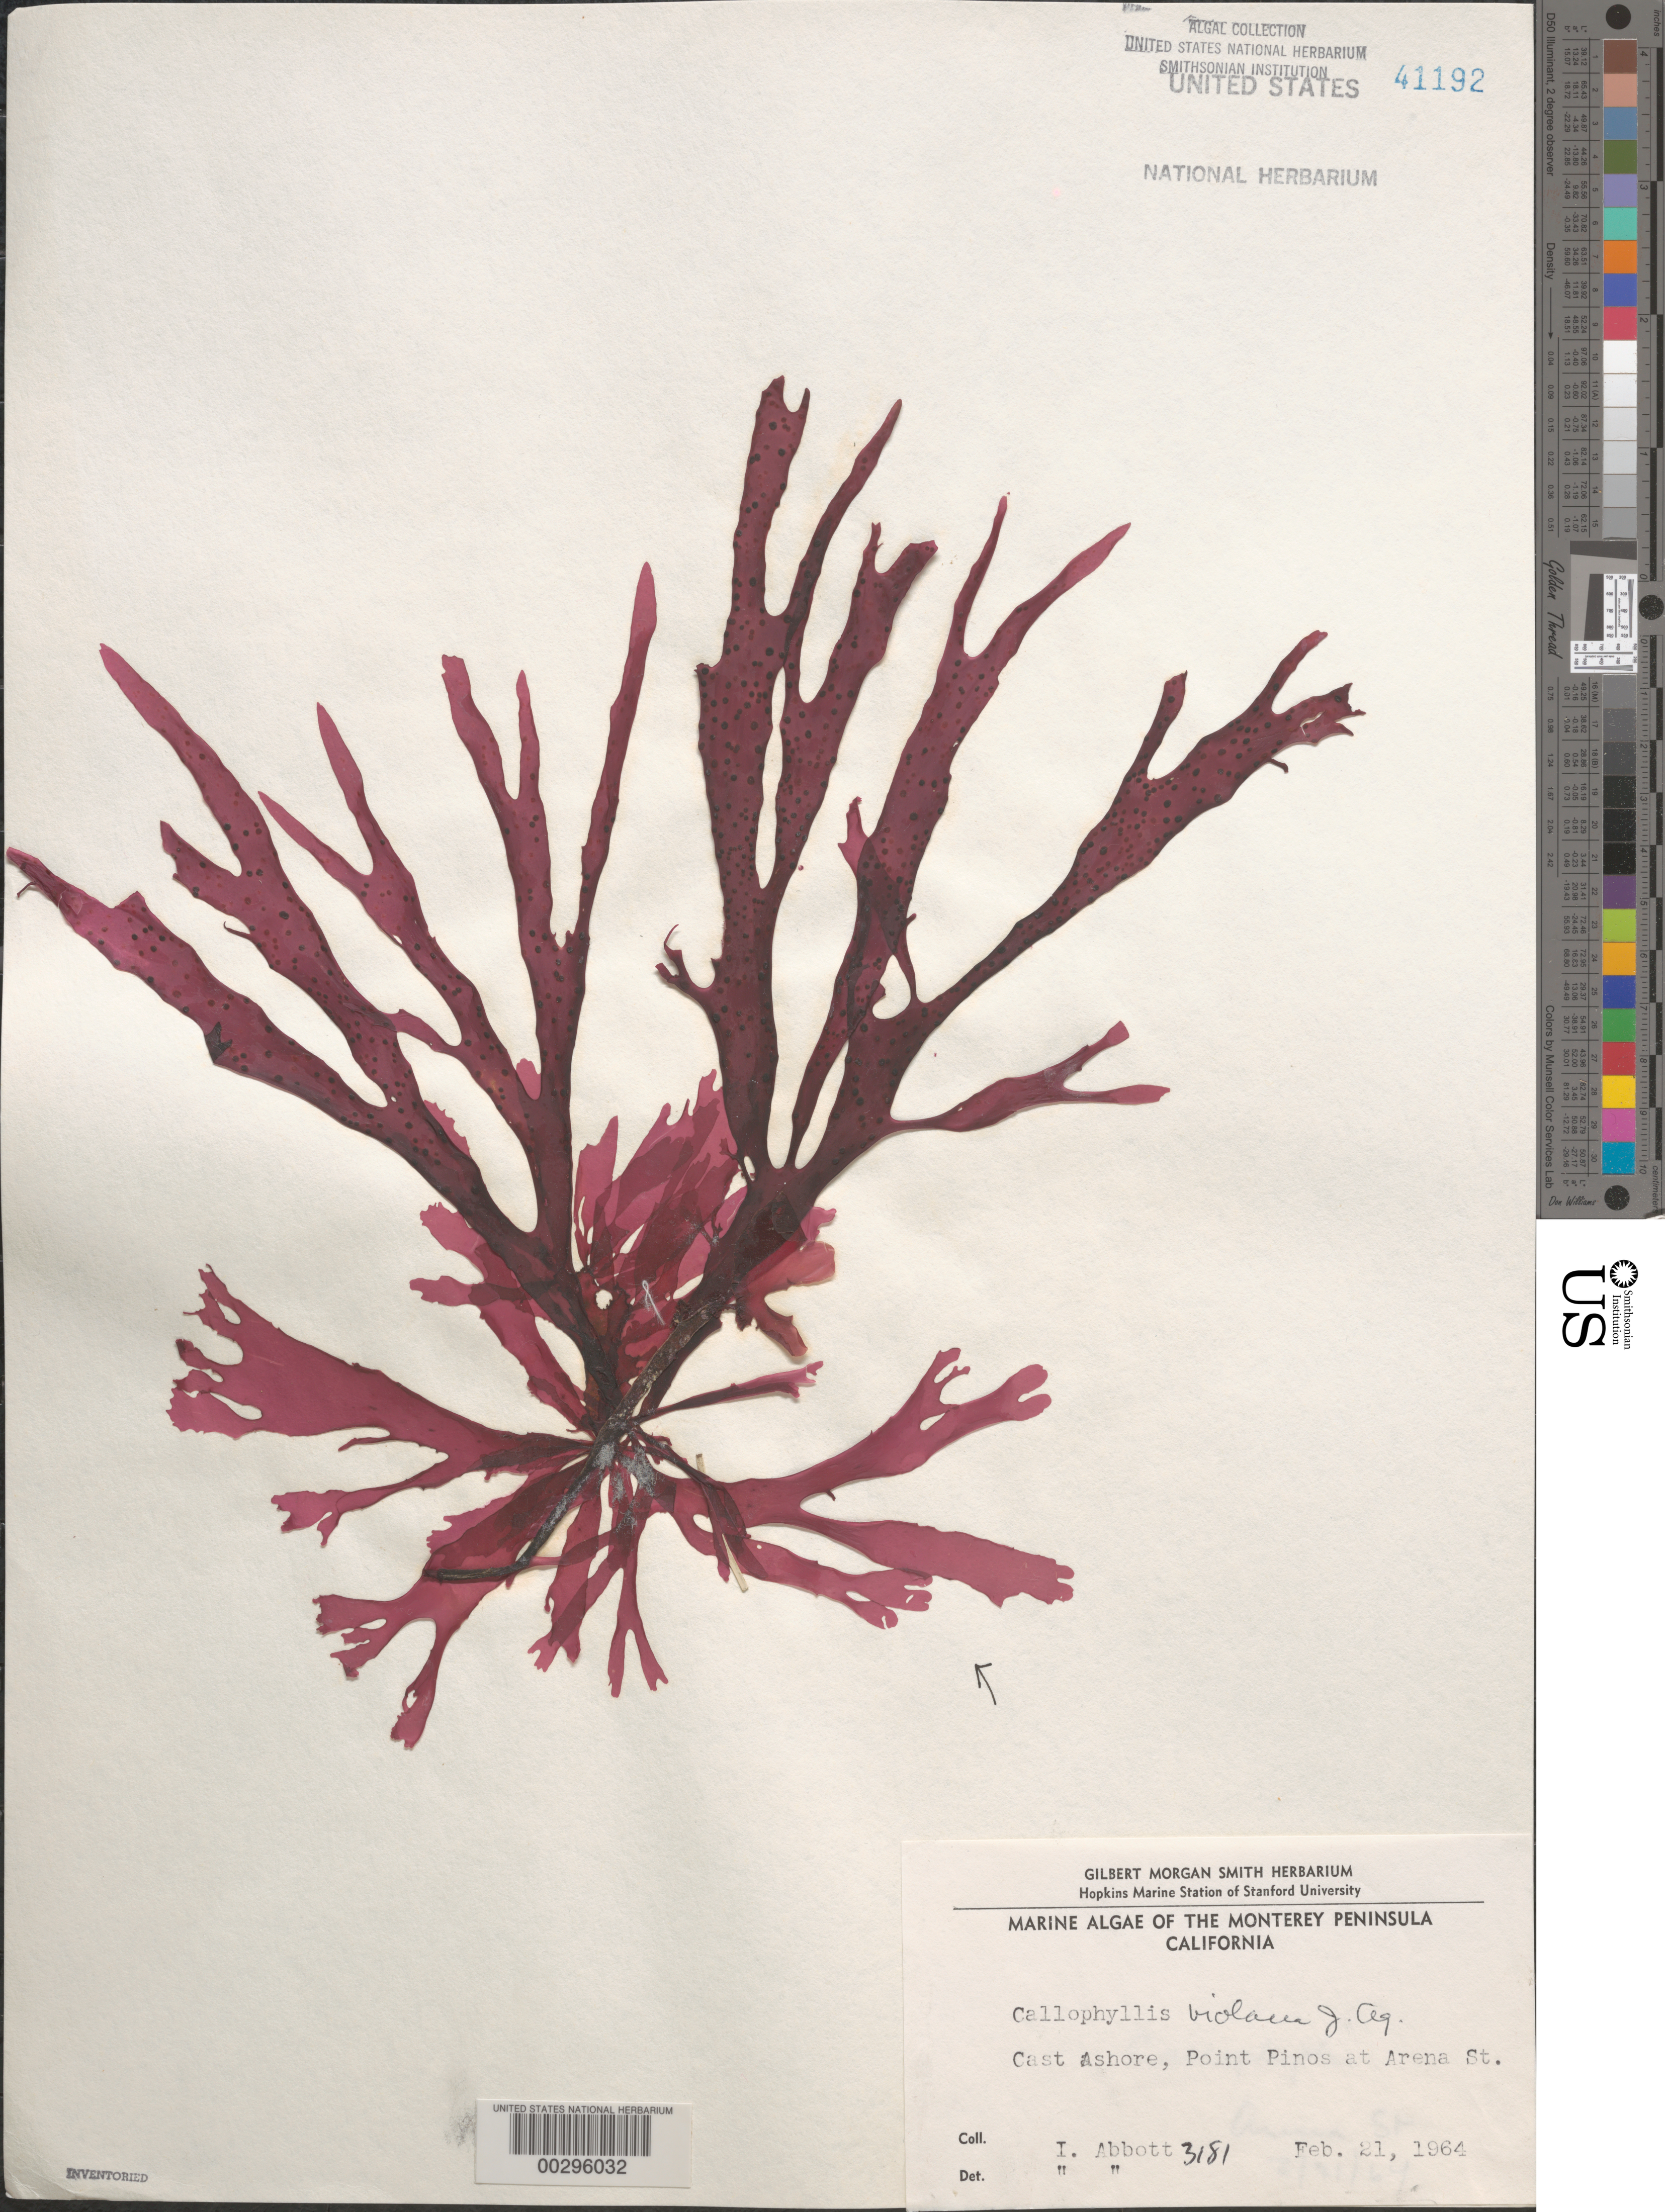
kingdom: Plantae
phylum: Rhodophyta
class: Florideophyceae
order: Gigartinales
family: Kallymeniaceae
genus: Callophyllis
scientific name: Callophyllis violacea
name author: J. Agardh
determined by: Abbott, Isabella A.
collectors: I. A. Abbott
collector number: IAA 3181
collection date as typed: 21 Feb 1964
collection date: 1964-02-21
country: United States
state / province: California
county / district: Monterey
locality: Point Pinos, Arena Street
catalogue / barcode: US 41192